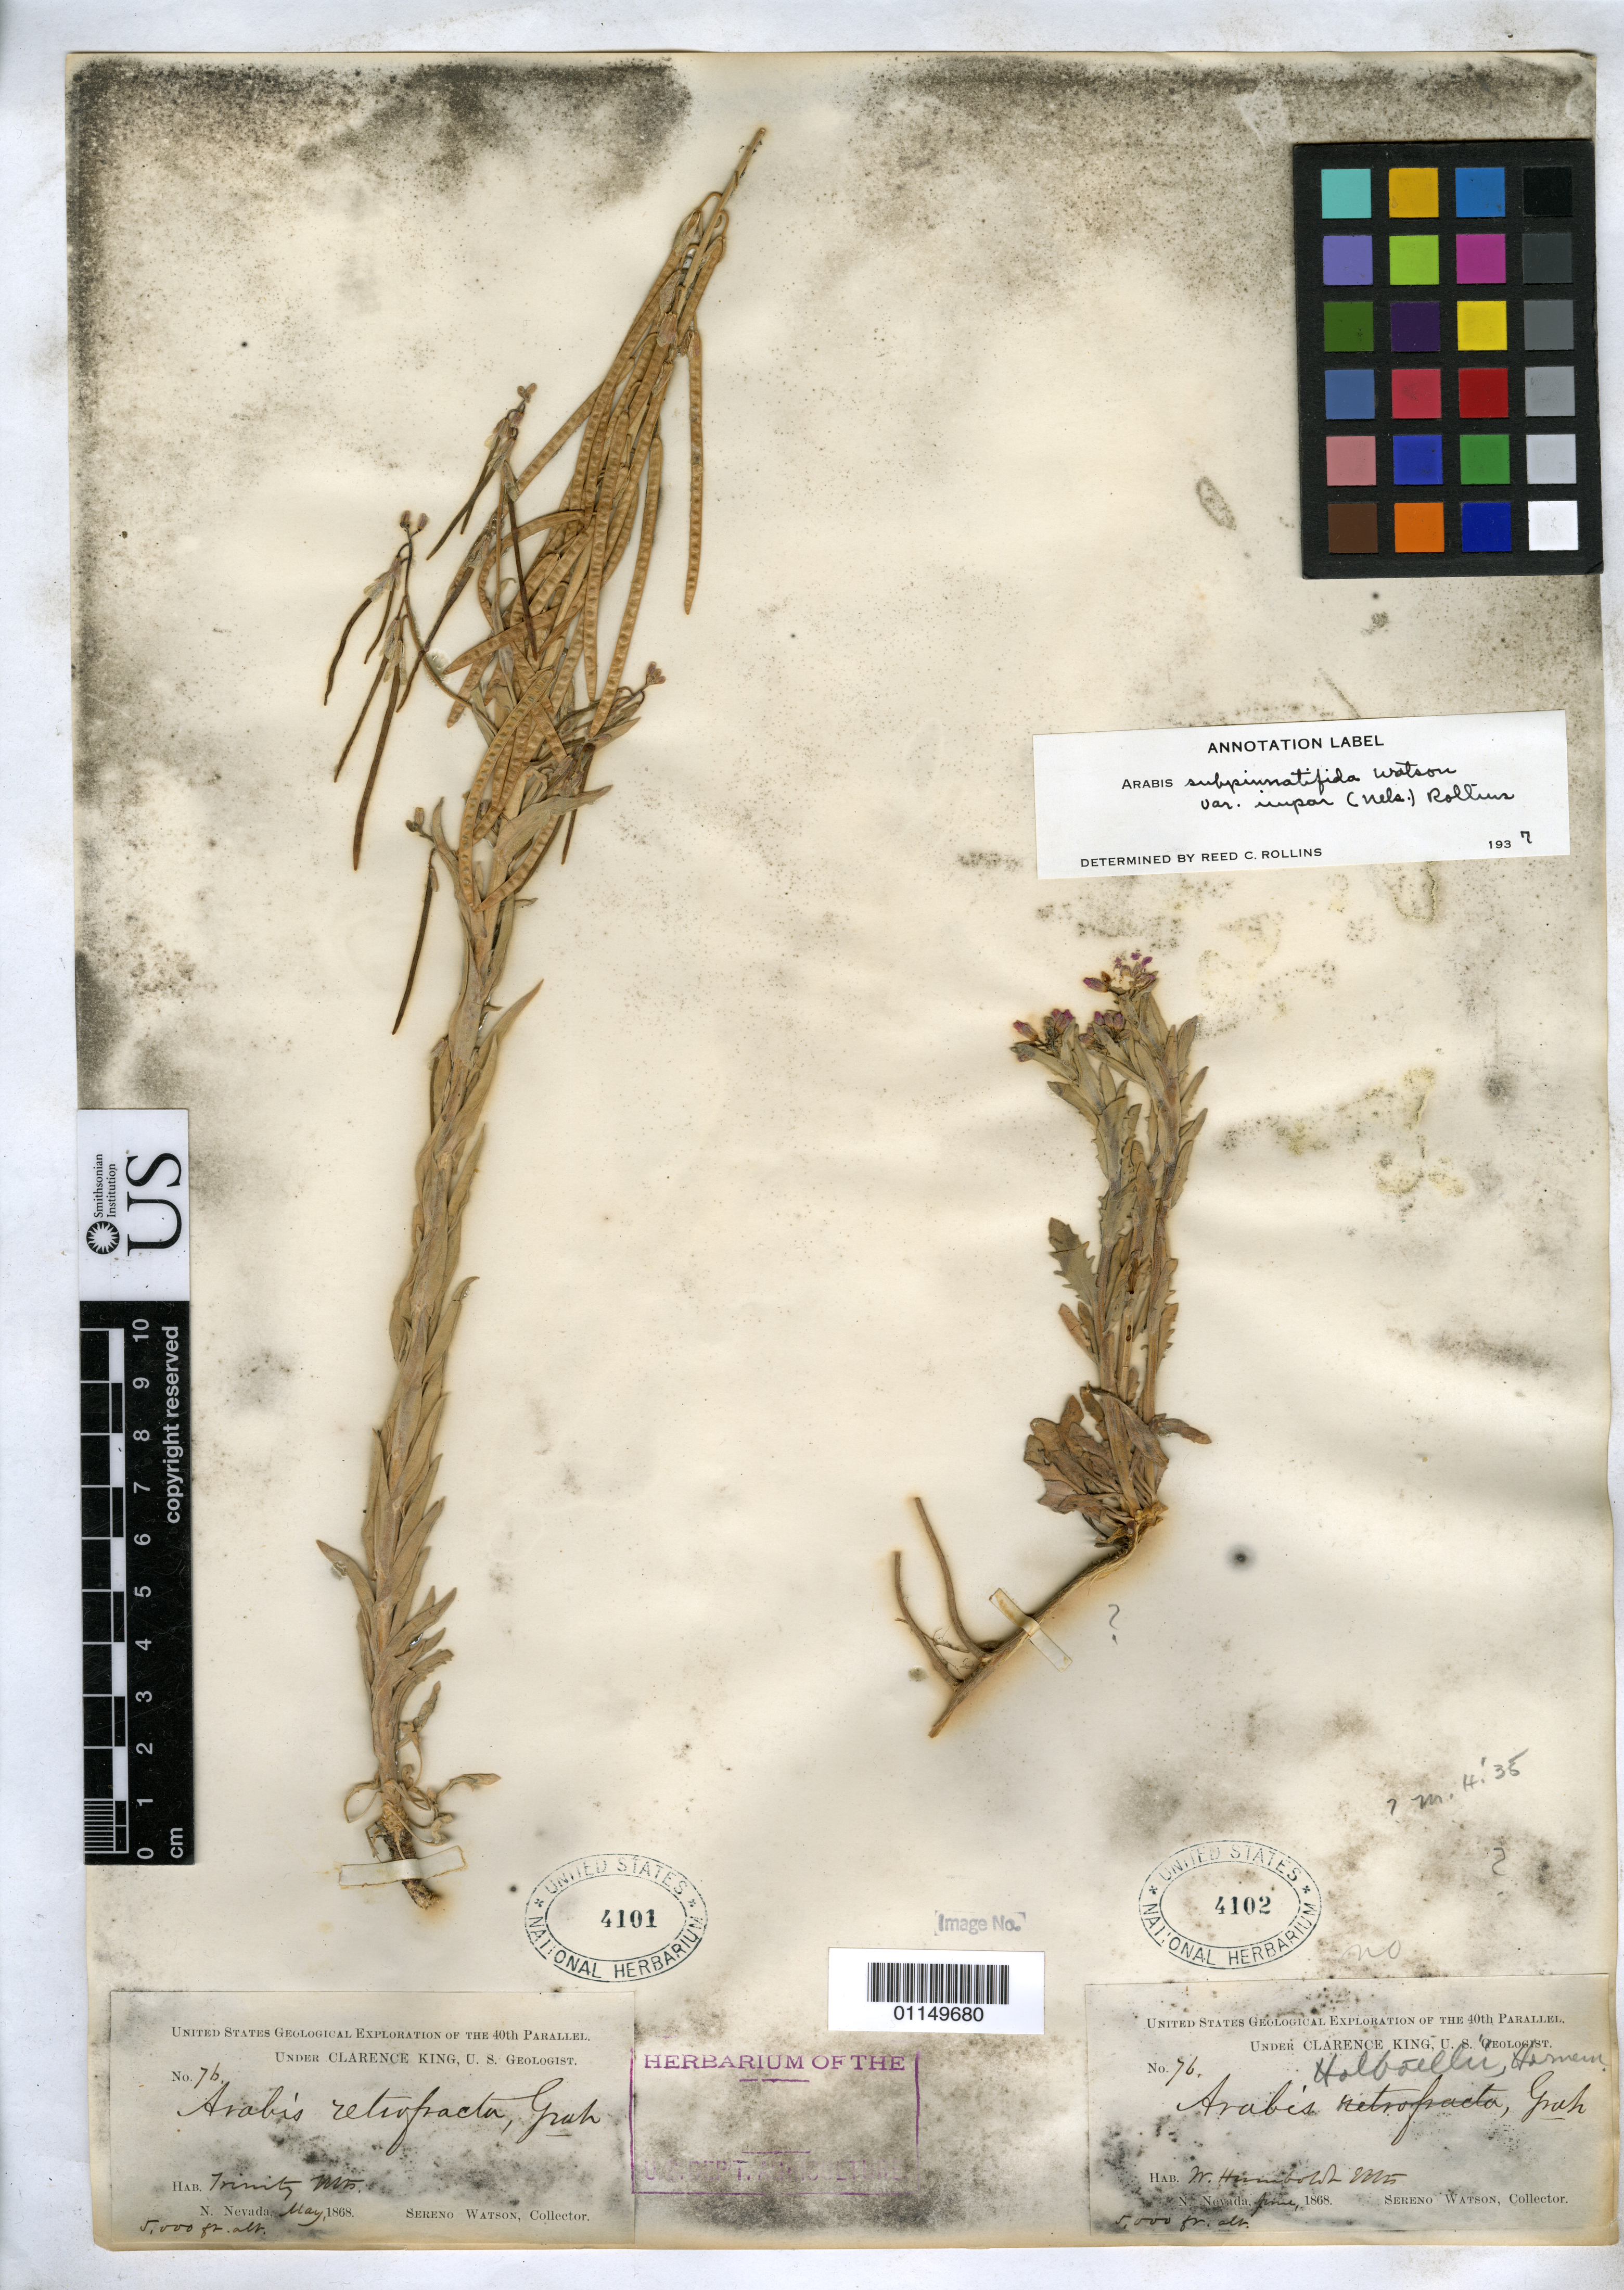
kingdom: Plantae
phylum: Tracheophyta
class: Magnoliopsida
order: Brassicales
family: Brassicaceae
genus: Arabis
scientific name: Arabis puberula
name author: Nutt.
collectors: S. Watson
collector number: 76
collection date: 1868-06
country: United States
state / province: Nevada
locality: W. Humboldt Mts.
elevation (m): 1524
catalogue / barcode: US 4102